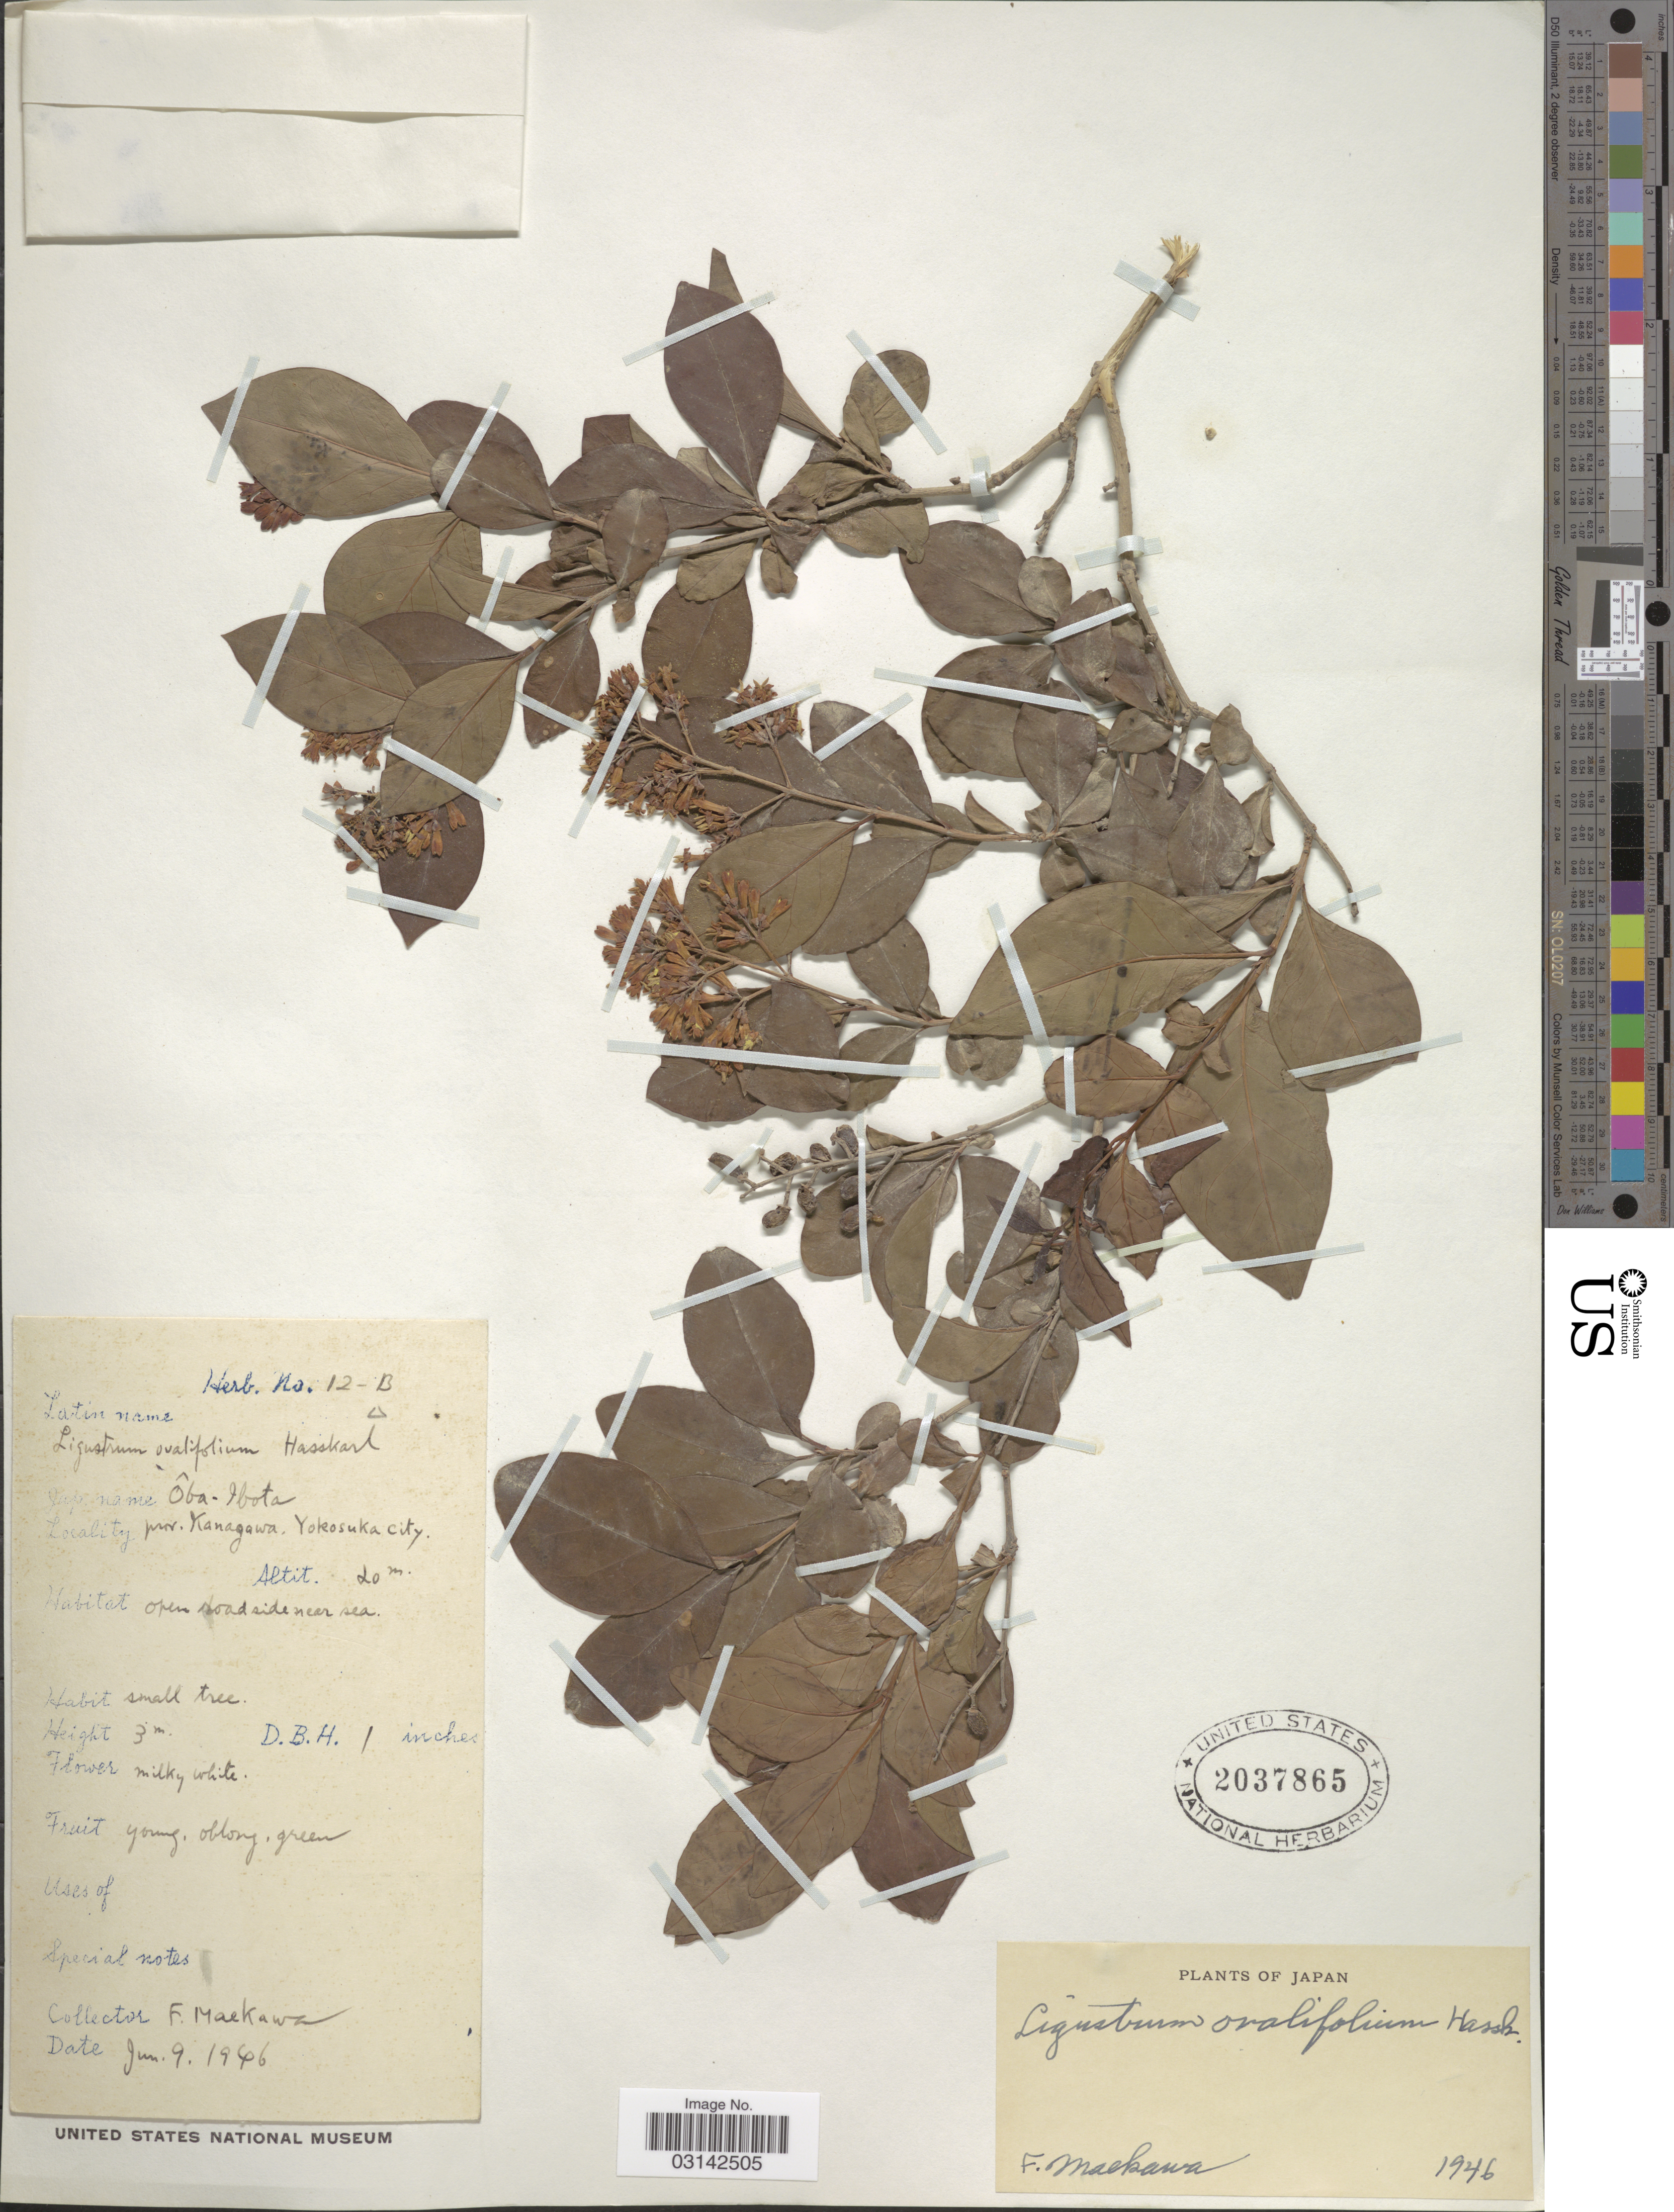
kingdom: Plantae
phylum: Tracheophyta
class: Magnoliopsida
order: Lamiales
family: Oleaceae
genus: Ligustrum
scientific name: Ligustrum ovalifolium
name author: Hassk.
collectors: F. Maekawa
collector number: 12-B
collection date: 1946-06-09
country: Japan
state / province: Kanagawa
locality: Prov. Kanagawa, Yokosuka city.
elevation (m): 20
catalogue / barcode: US 2037865